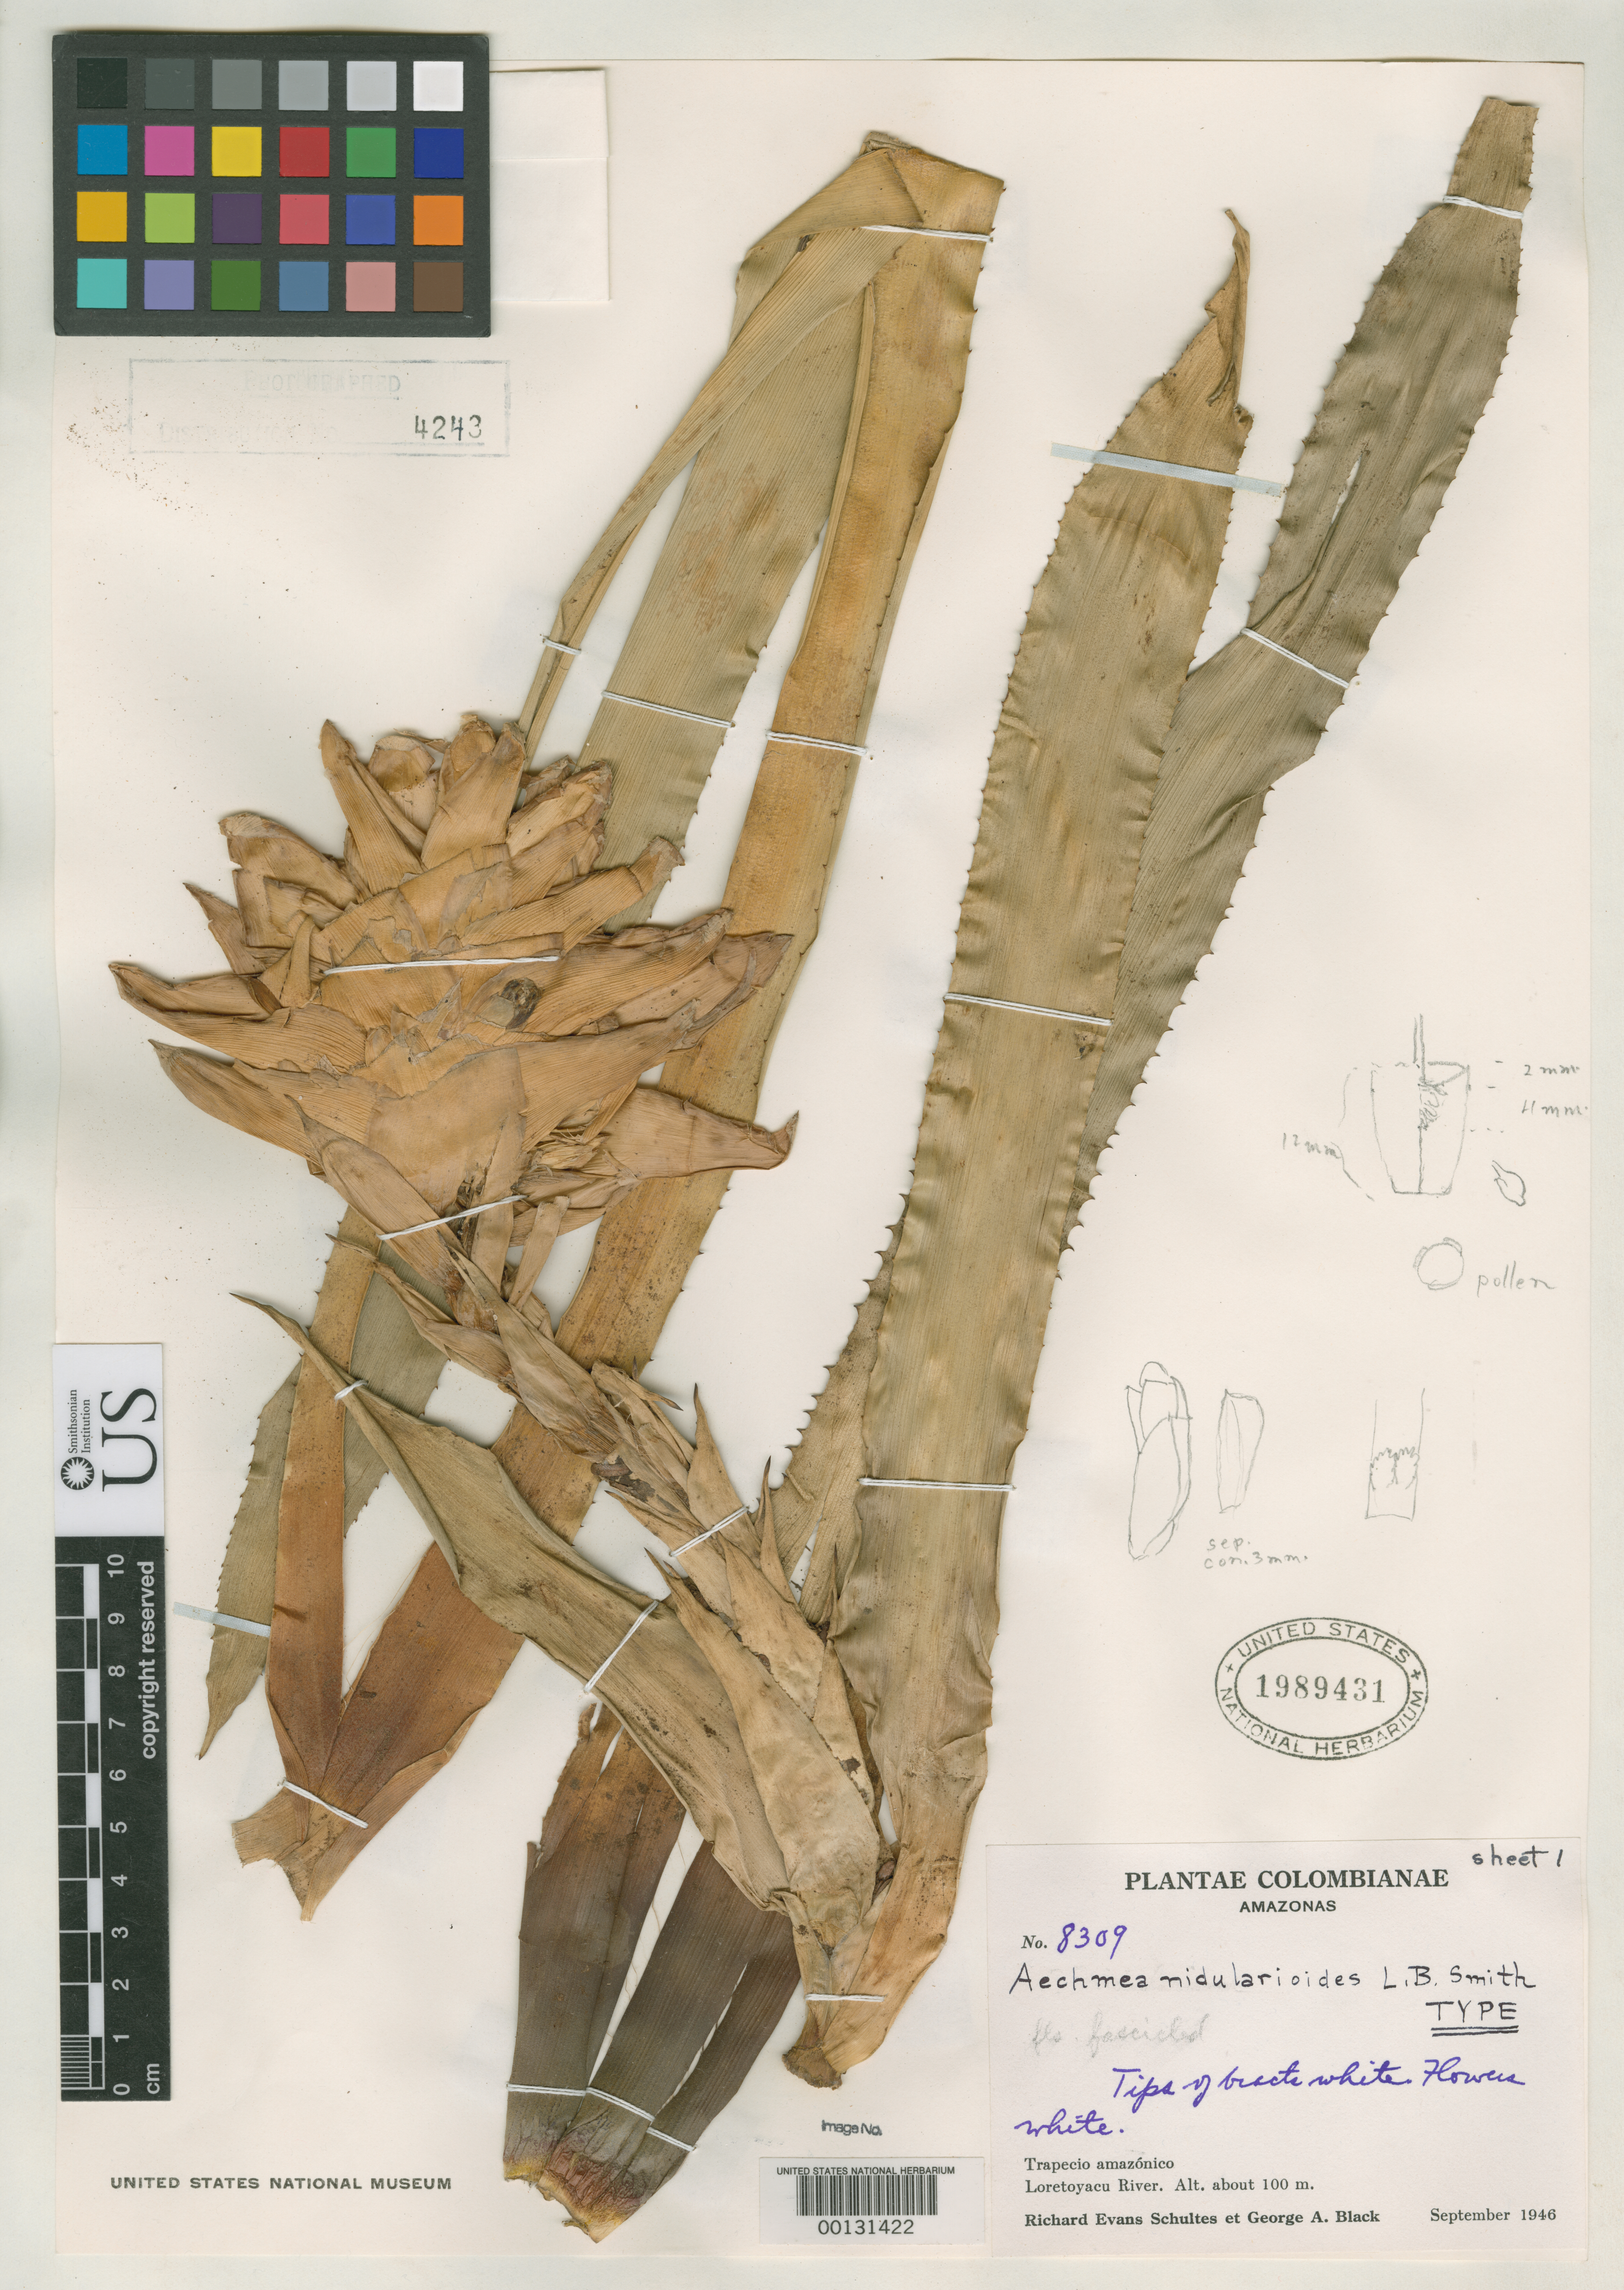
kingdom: Plantae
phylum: Tracheophyta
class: Liliopsida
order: Poales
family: Bromeliaceae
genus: Aechmea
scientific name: Aechmea nidularioides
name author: L.B. Sm.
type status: Holotype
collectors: R. E. Schultes & G. A. Black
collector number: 8309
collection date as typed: Sep 1946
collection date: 1946-09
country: Colombia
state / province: Amazônas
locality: Loreta-Yacu River.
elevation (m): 100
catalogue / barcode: US 1989431